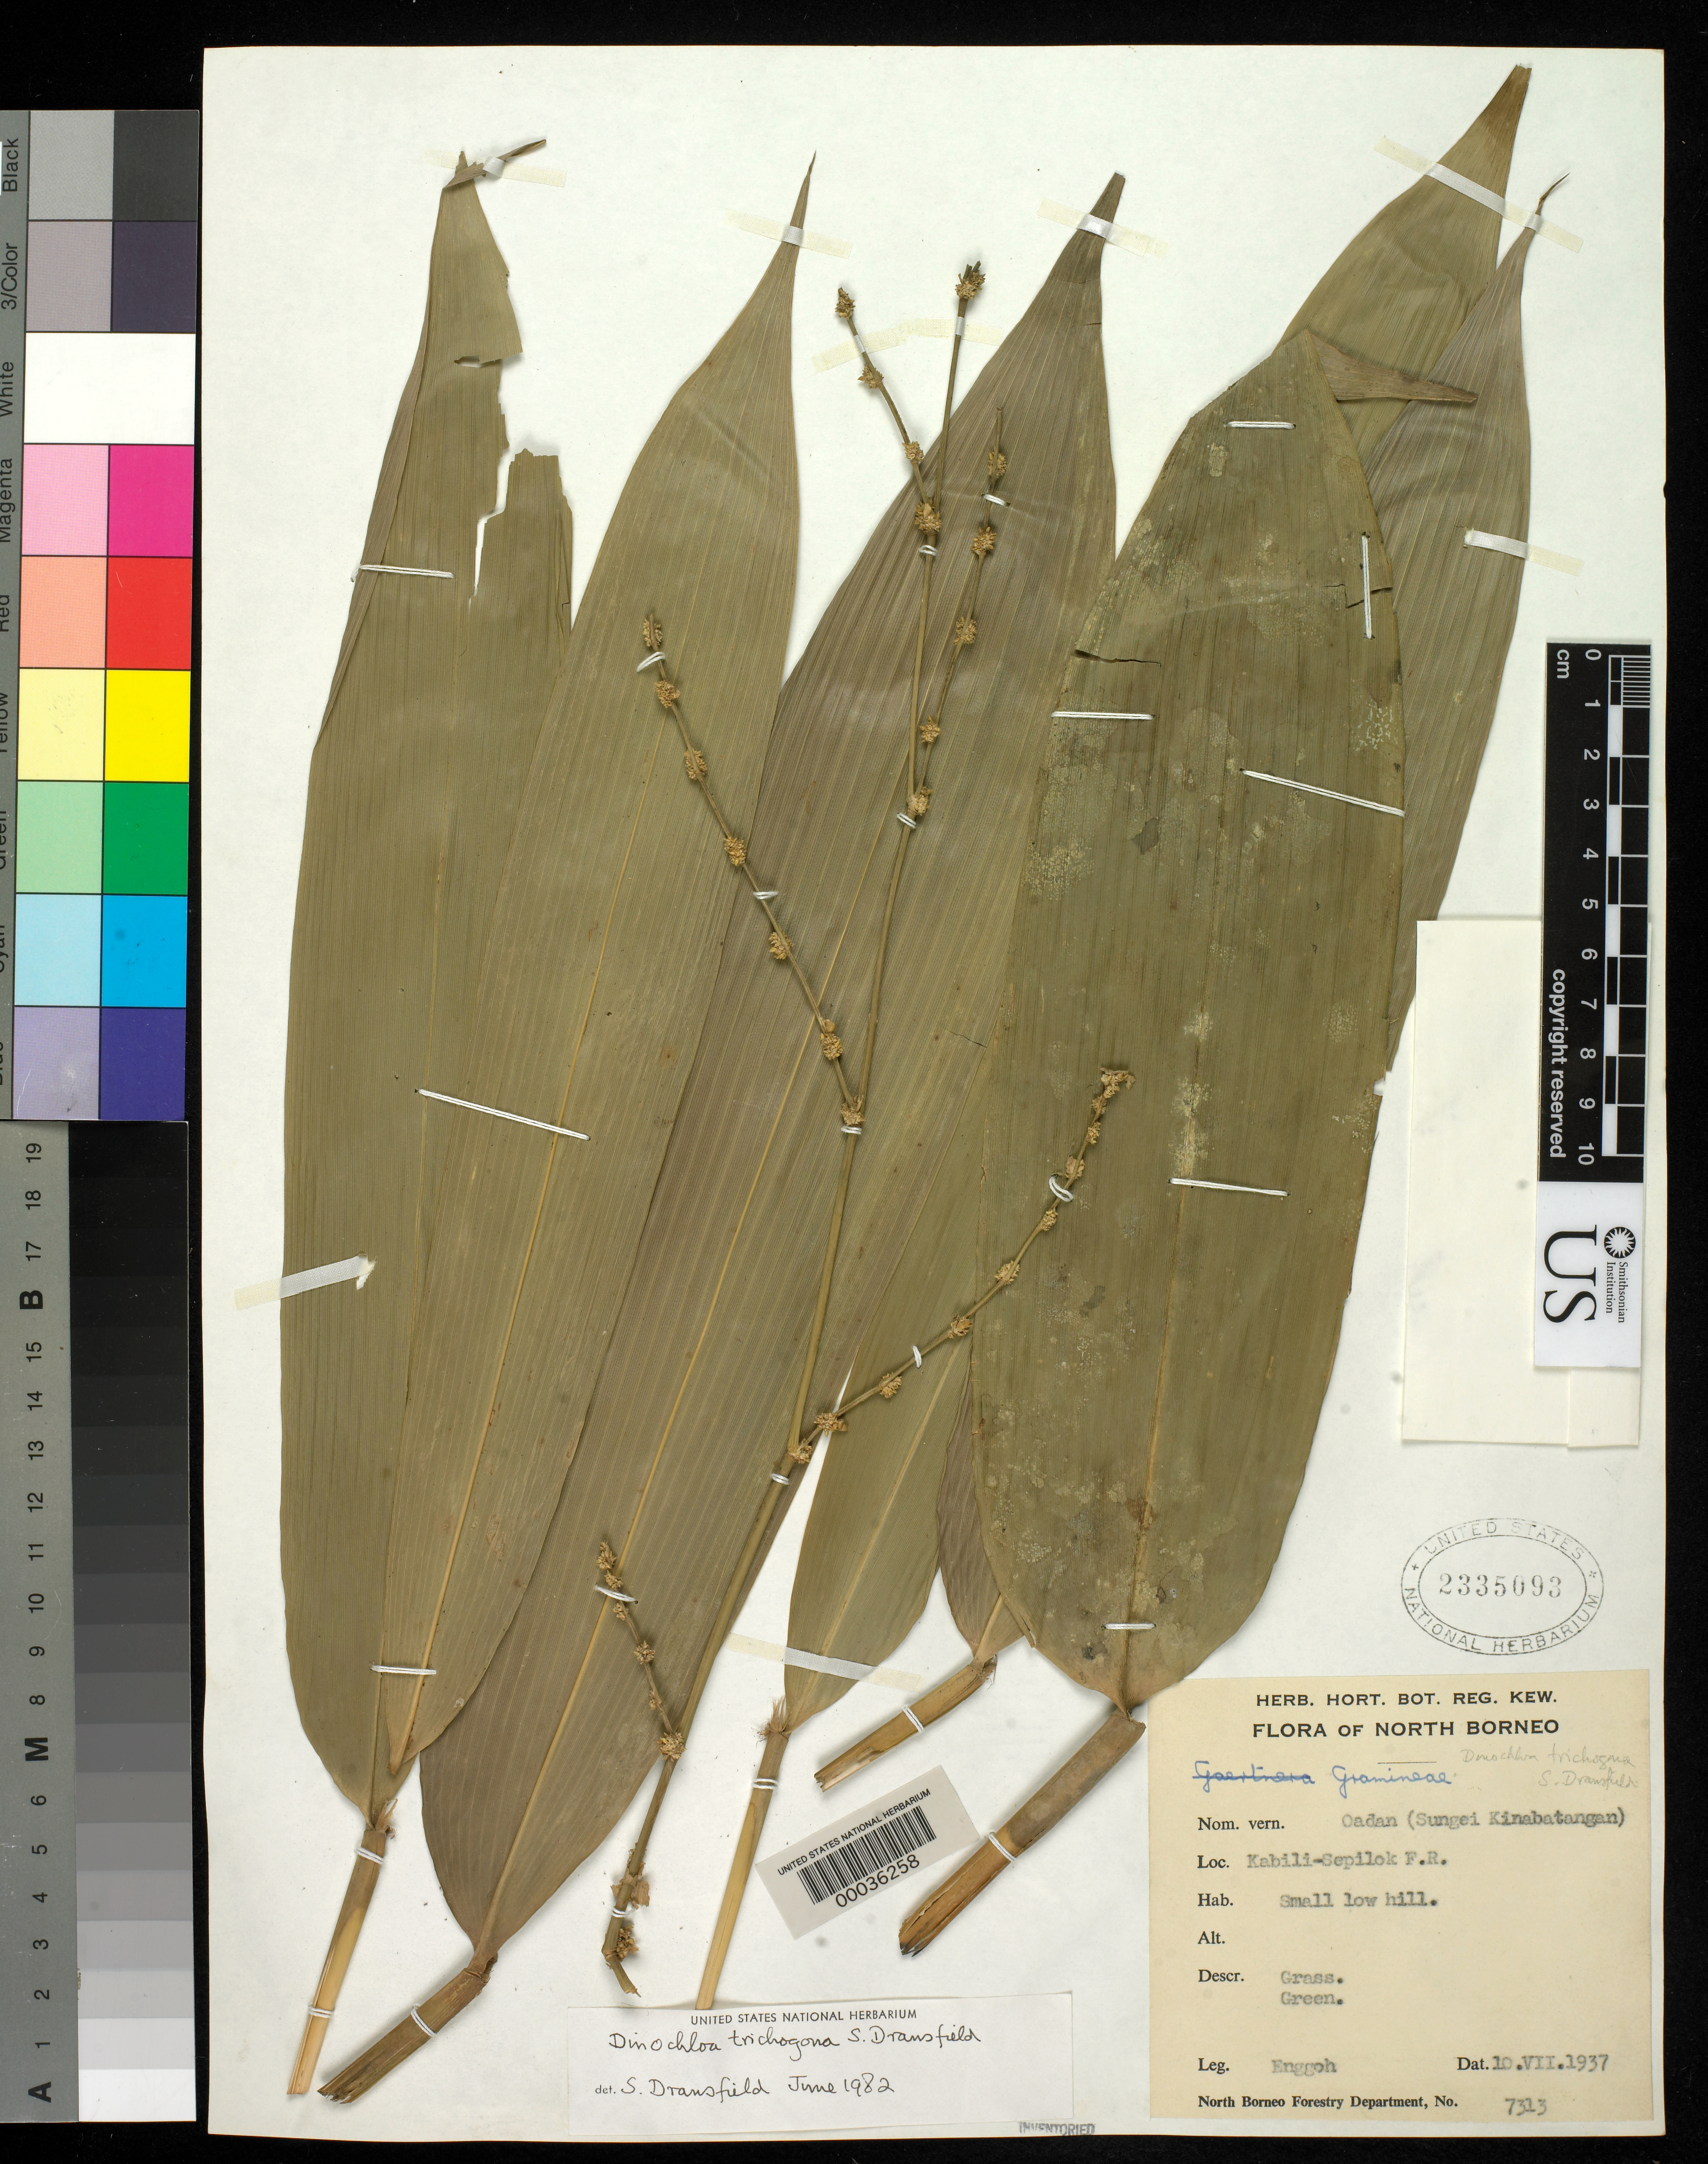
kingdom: Plantae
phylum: Tracheophyta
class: Liliopsida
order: Poales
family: Poaceae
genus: Dinochloa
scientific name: Dinochloa trichogona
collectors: -. Enggoh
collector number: Nbfd 7313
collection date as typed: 10 Jul 1937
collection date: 1937-07-10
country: Malaysia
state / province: Sabah / Sarawak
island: Borneo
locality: Kabili-Sepilok F.R.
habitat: small low hill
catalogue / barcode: US 2335093